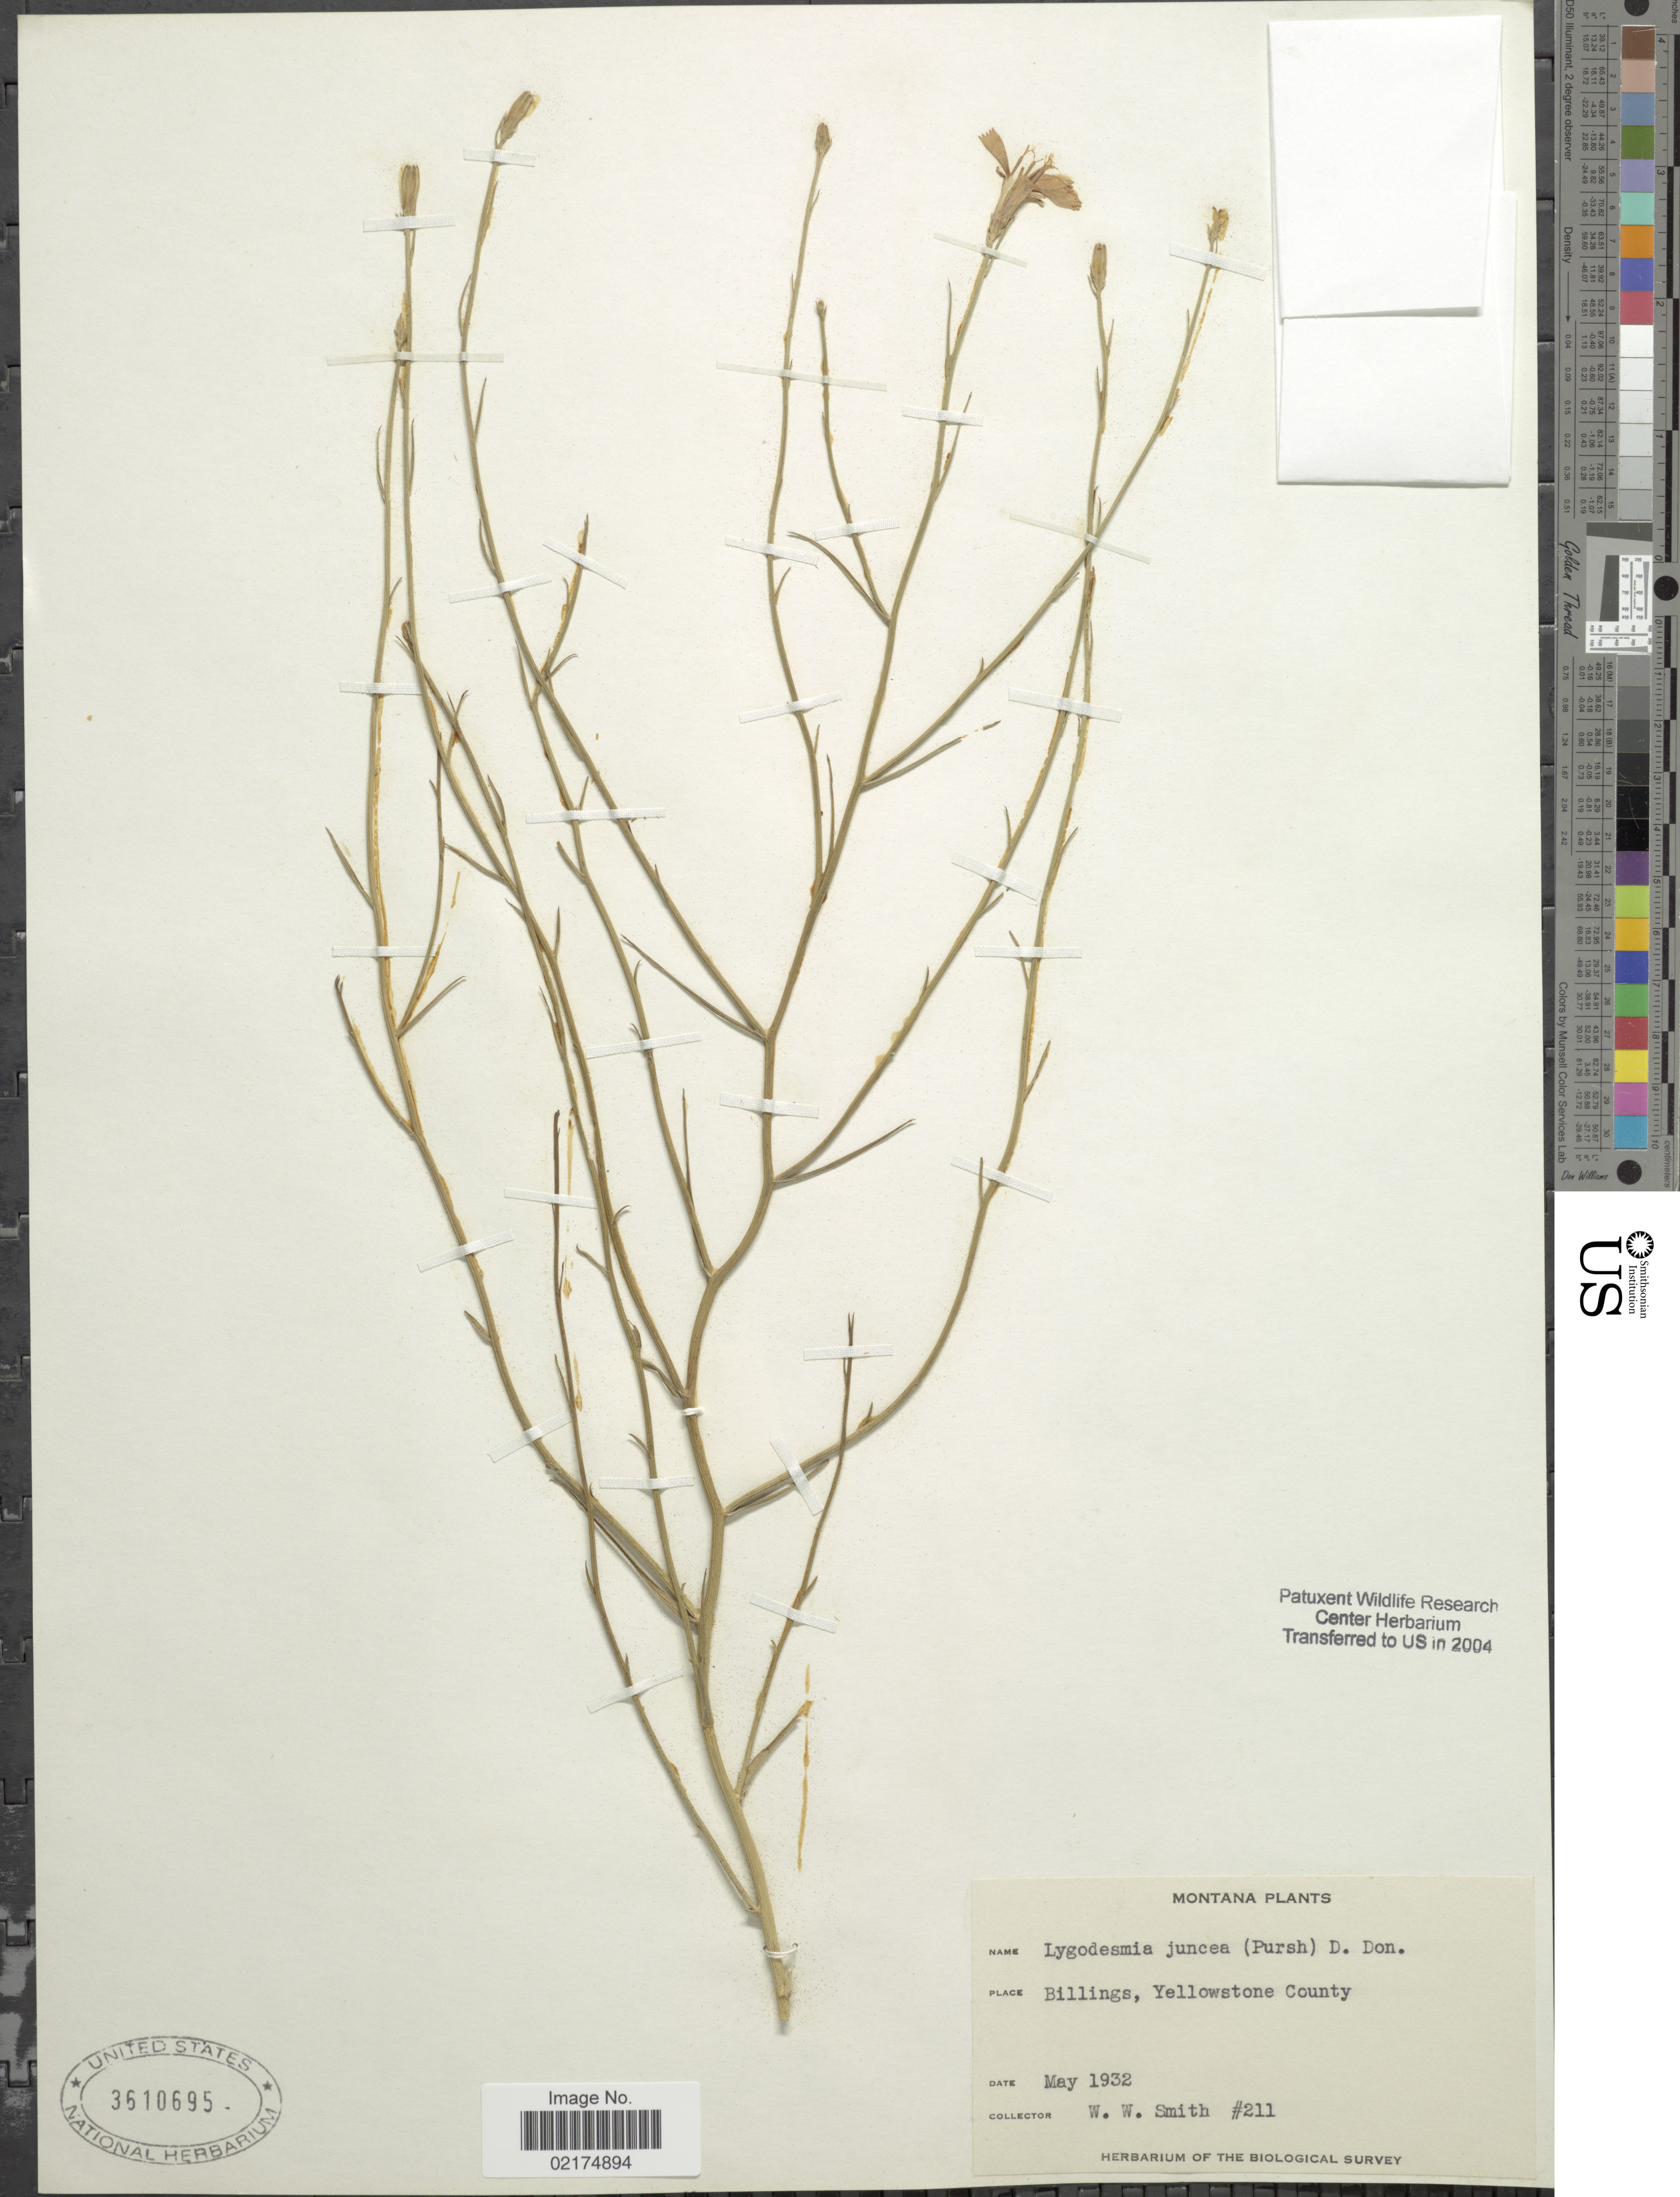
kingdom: Plantae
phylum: Tracheophyta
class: Magnoliopsida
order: Asterales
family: Asteraceae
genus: Lygodesmia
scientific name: Lygodesmia juncea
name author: D. Don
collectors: W. W. Smith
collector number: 211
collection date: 1932-05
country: United States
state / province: Montana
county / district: Yellowstone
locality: Billings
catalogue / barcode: US 3610695